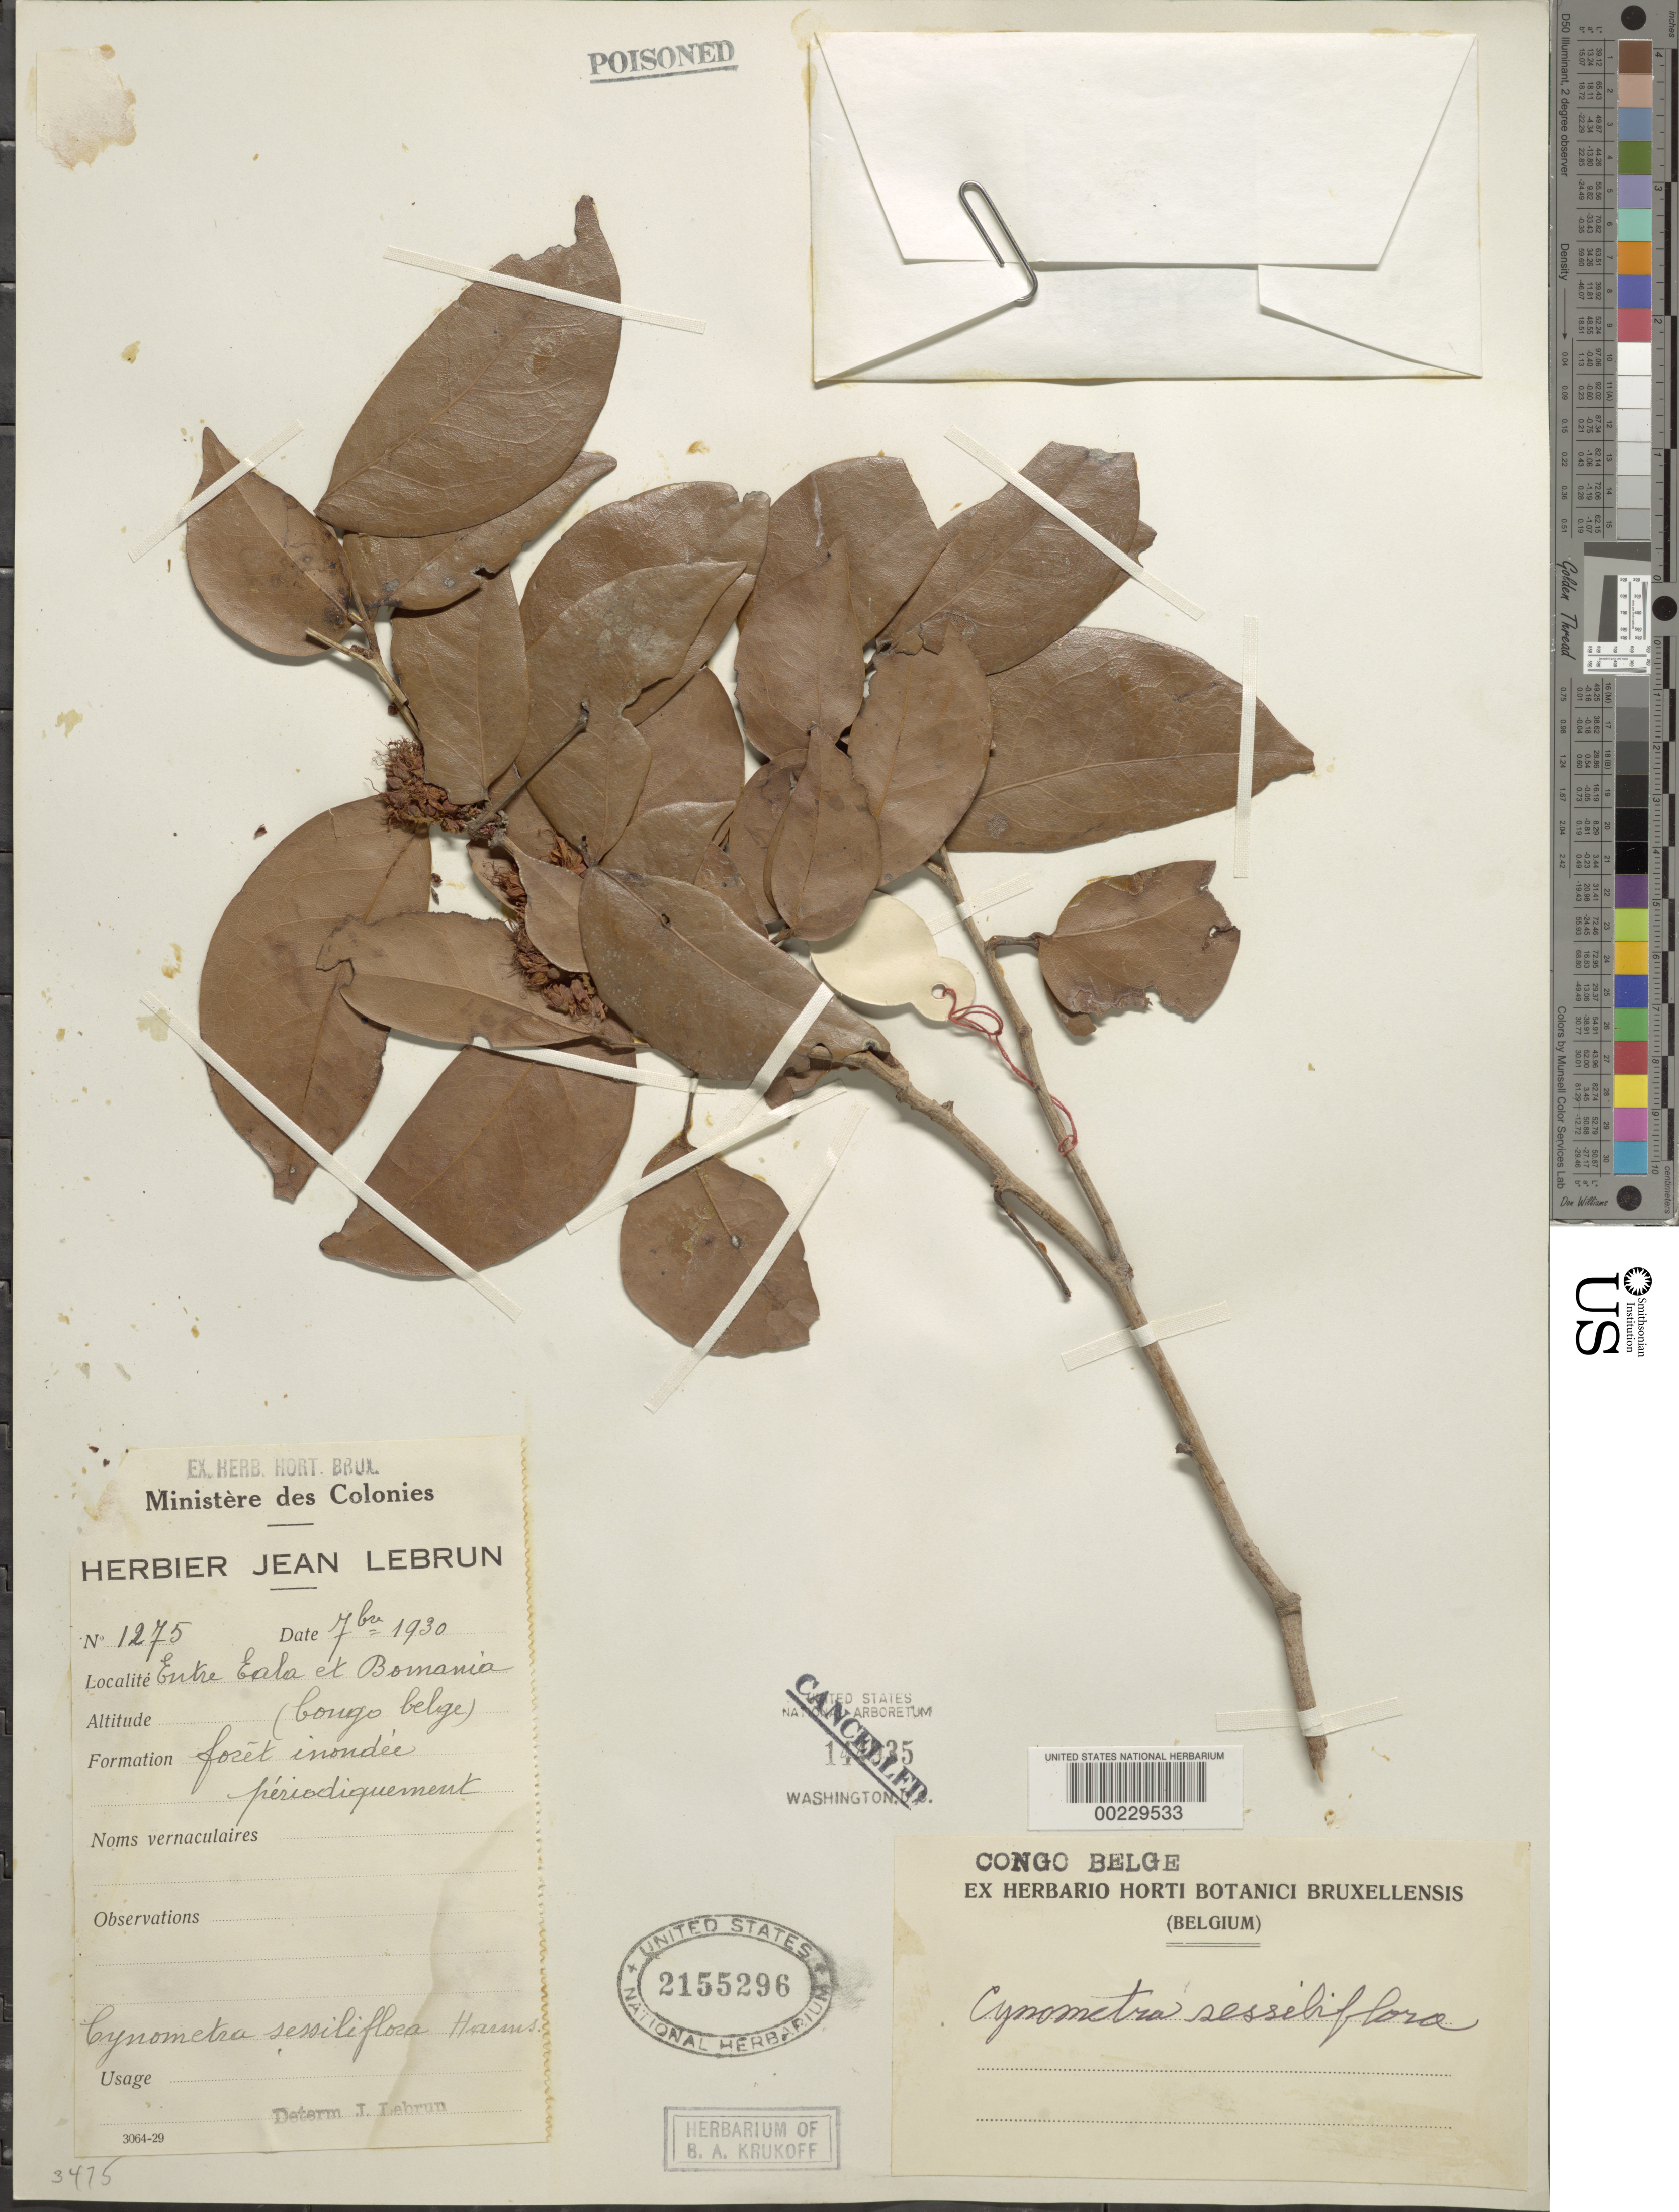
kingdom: Plantae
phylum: Tracheophyta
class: Magnoliopsida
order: Fabales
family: Fabaceae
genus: Cynometra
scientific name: Cynometra sessiliflora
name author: Harms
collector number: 1275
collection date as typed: Feb 1930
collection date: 1930-02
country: Congo, Democratic Republic of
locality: Between eala and bomania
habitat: Forest, periodically flooded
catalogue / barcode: US 2155296